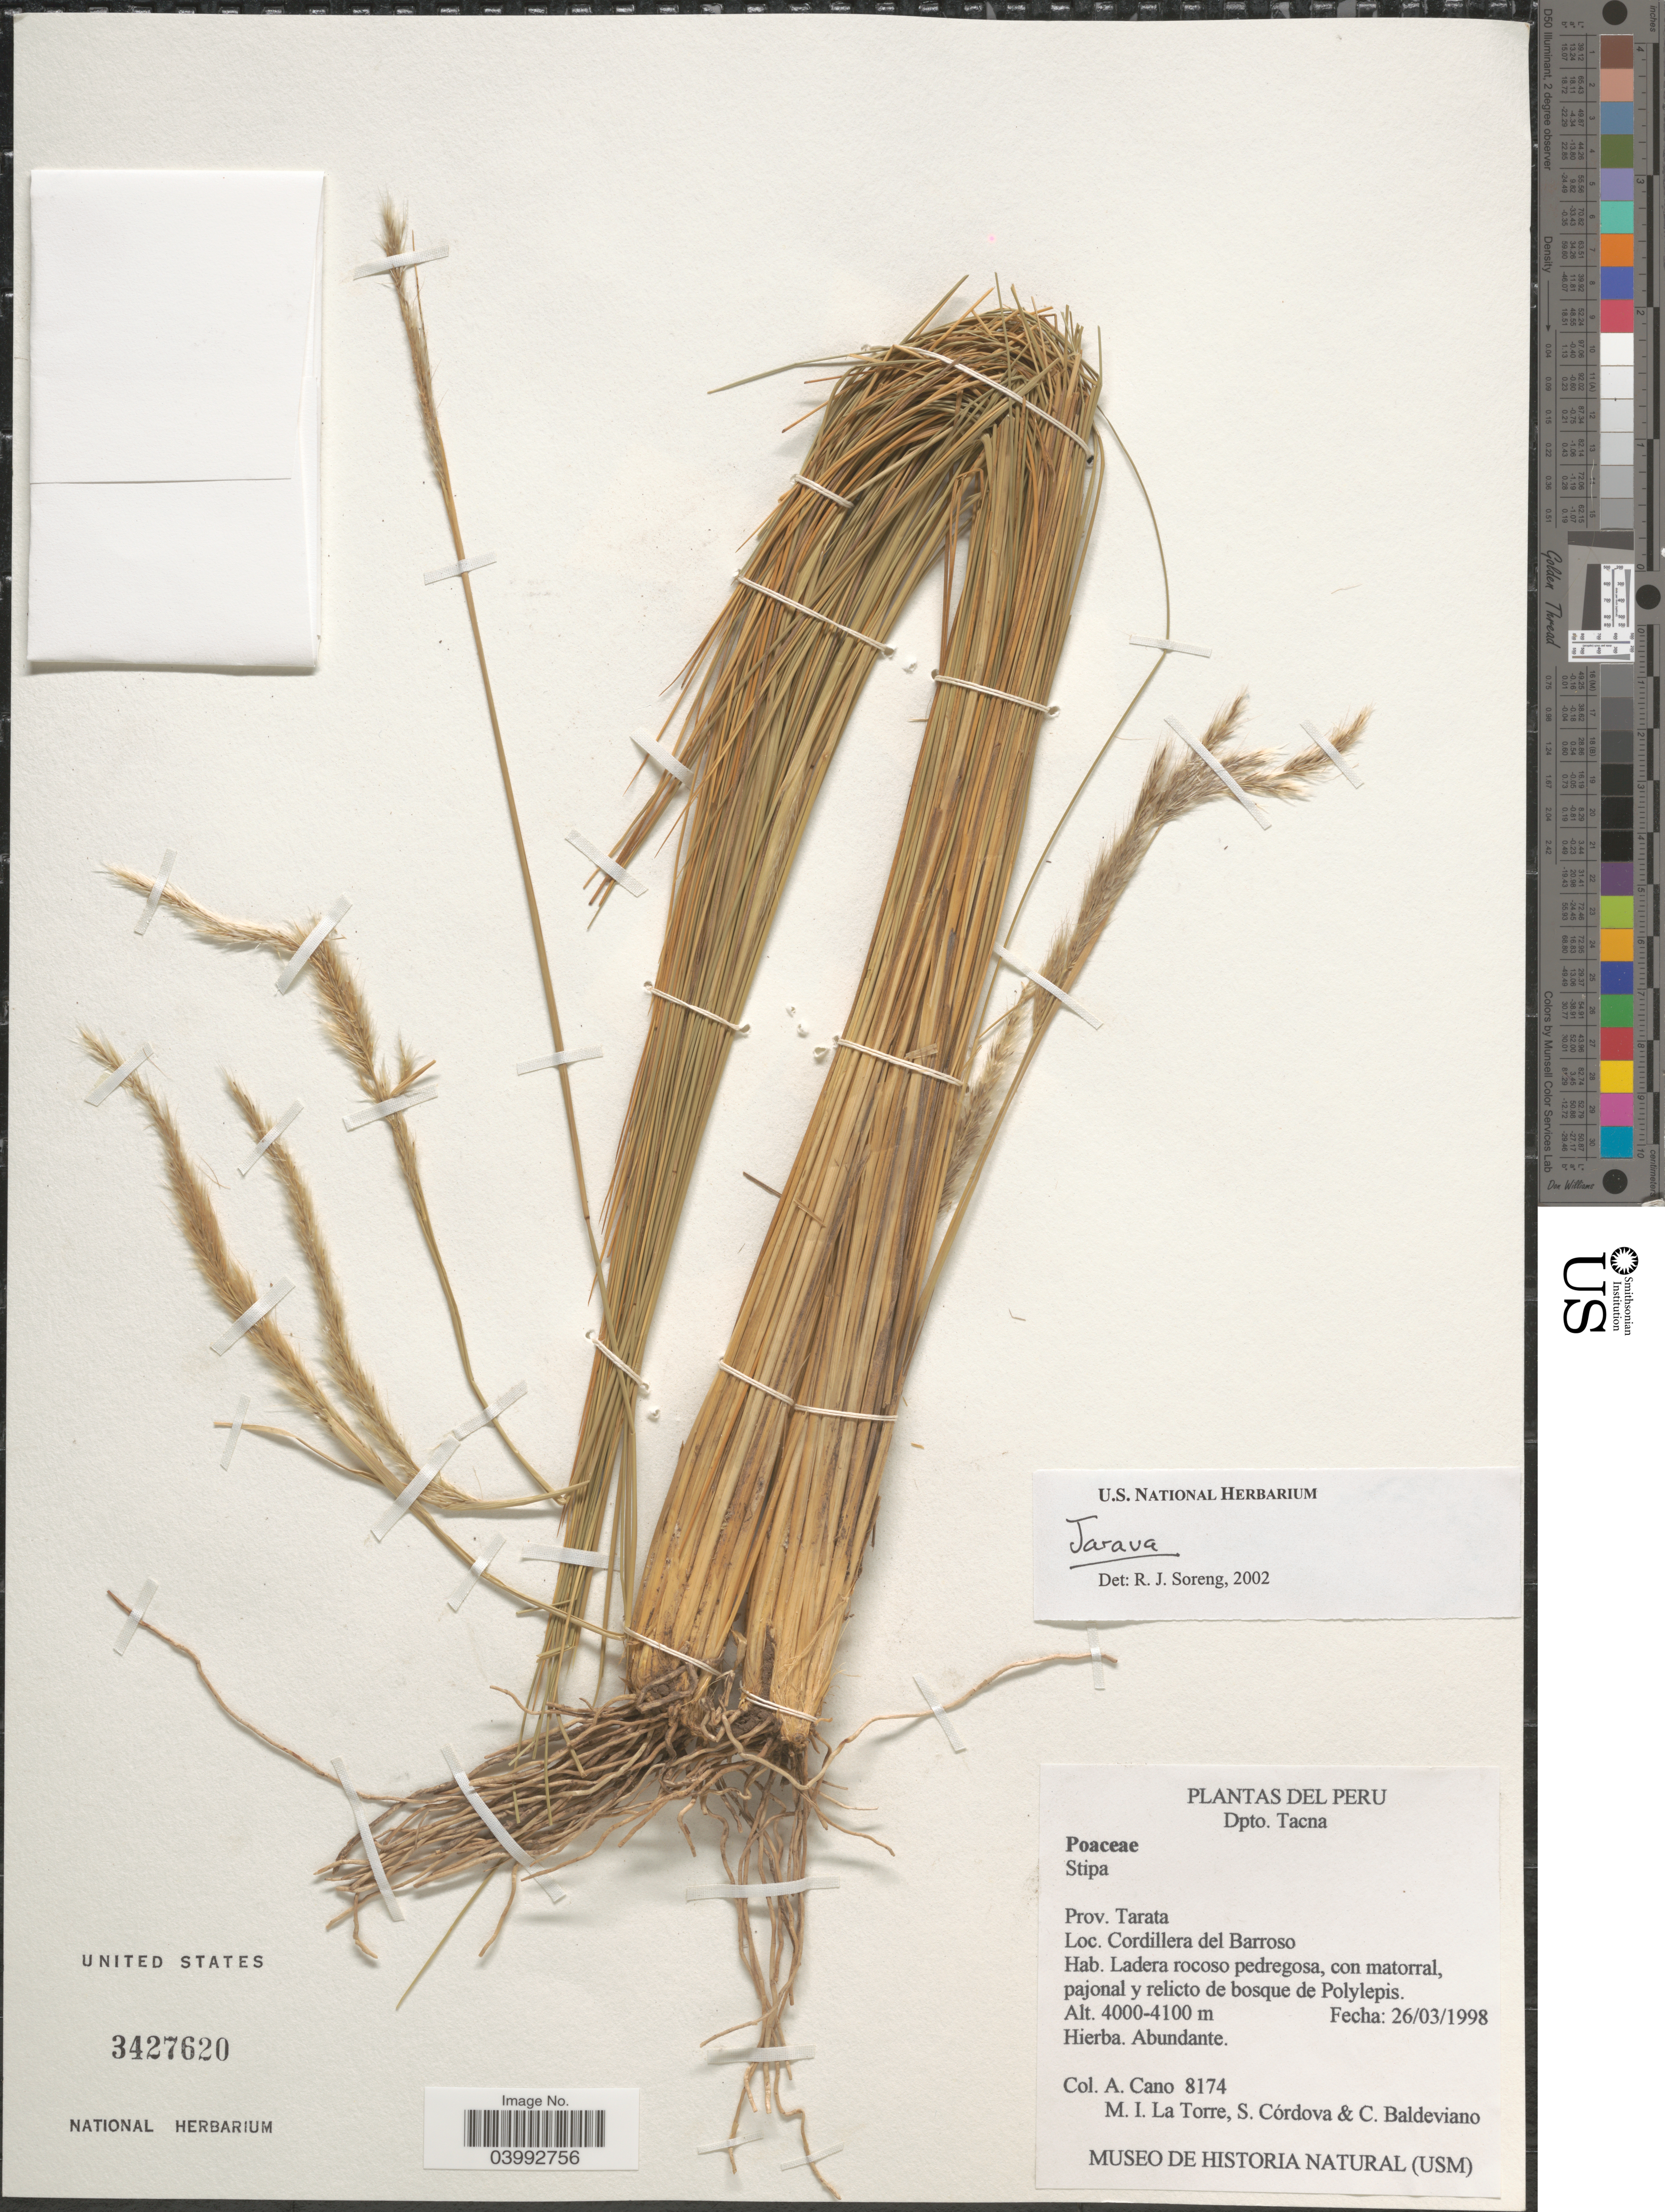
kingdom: Plantae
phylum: Tracheophyta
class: Liliopsida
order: Poales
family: Poaceae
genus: Jarava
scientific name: Jarava sp.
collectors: A. Cano, M. La Torre, S. Cordova & C. Baldeviano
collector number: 8174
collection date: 1998-03-26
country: Peru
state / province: Tacna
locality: Dpto. Tacna. Prov. Tarata. Cordillera del Barroso.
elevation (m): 4000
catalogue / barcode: US 3427620